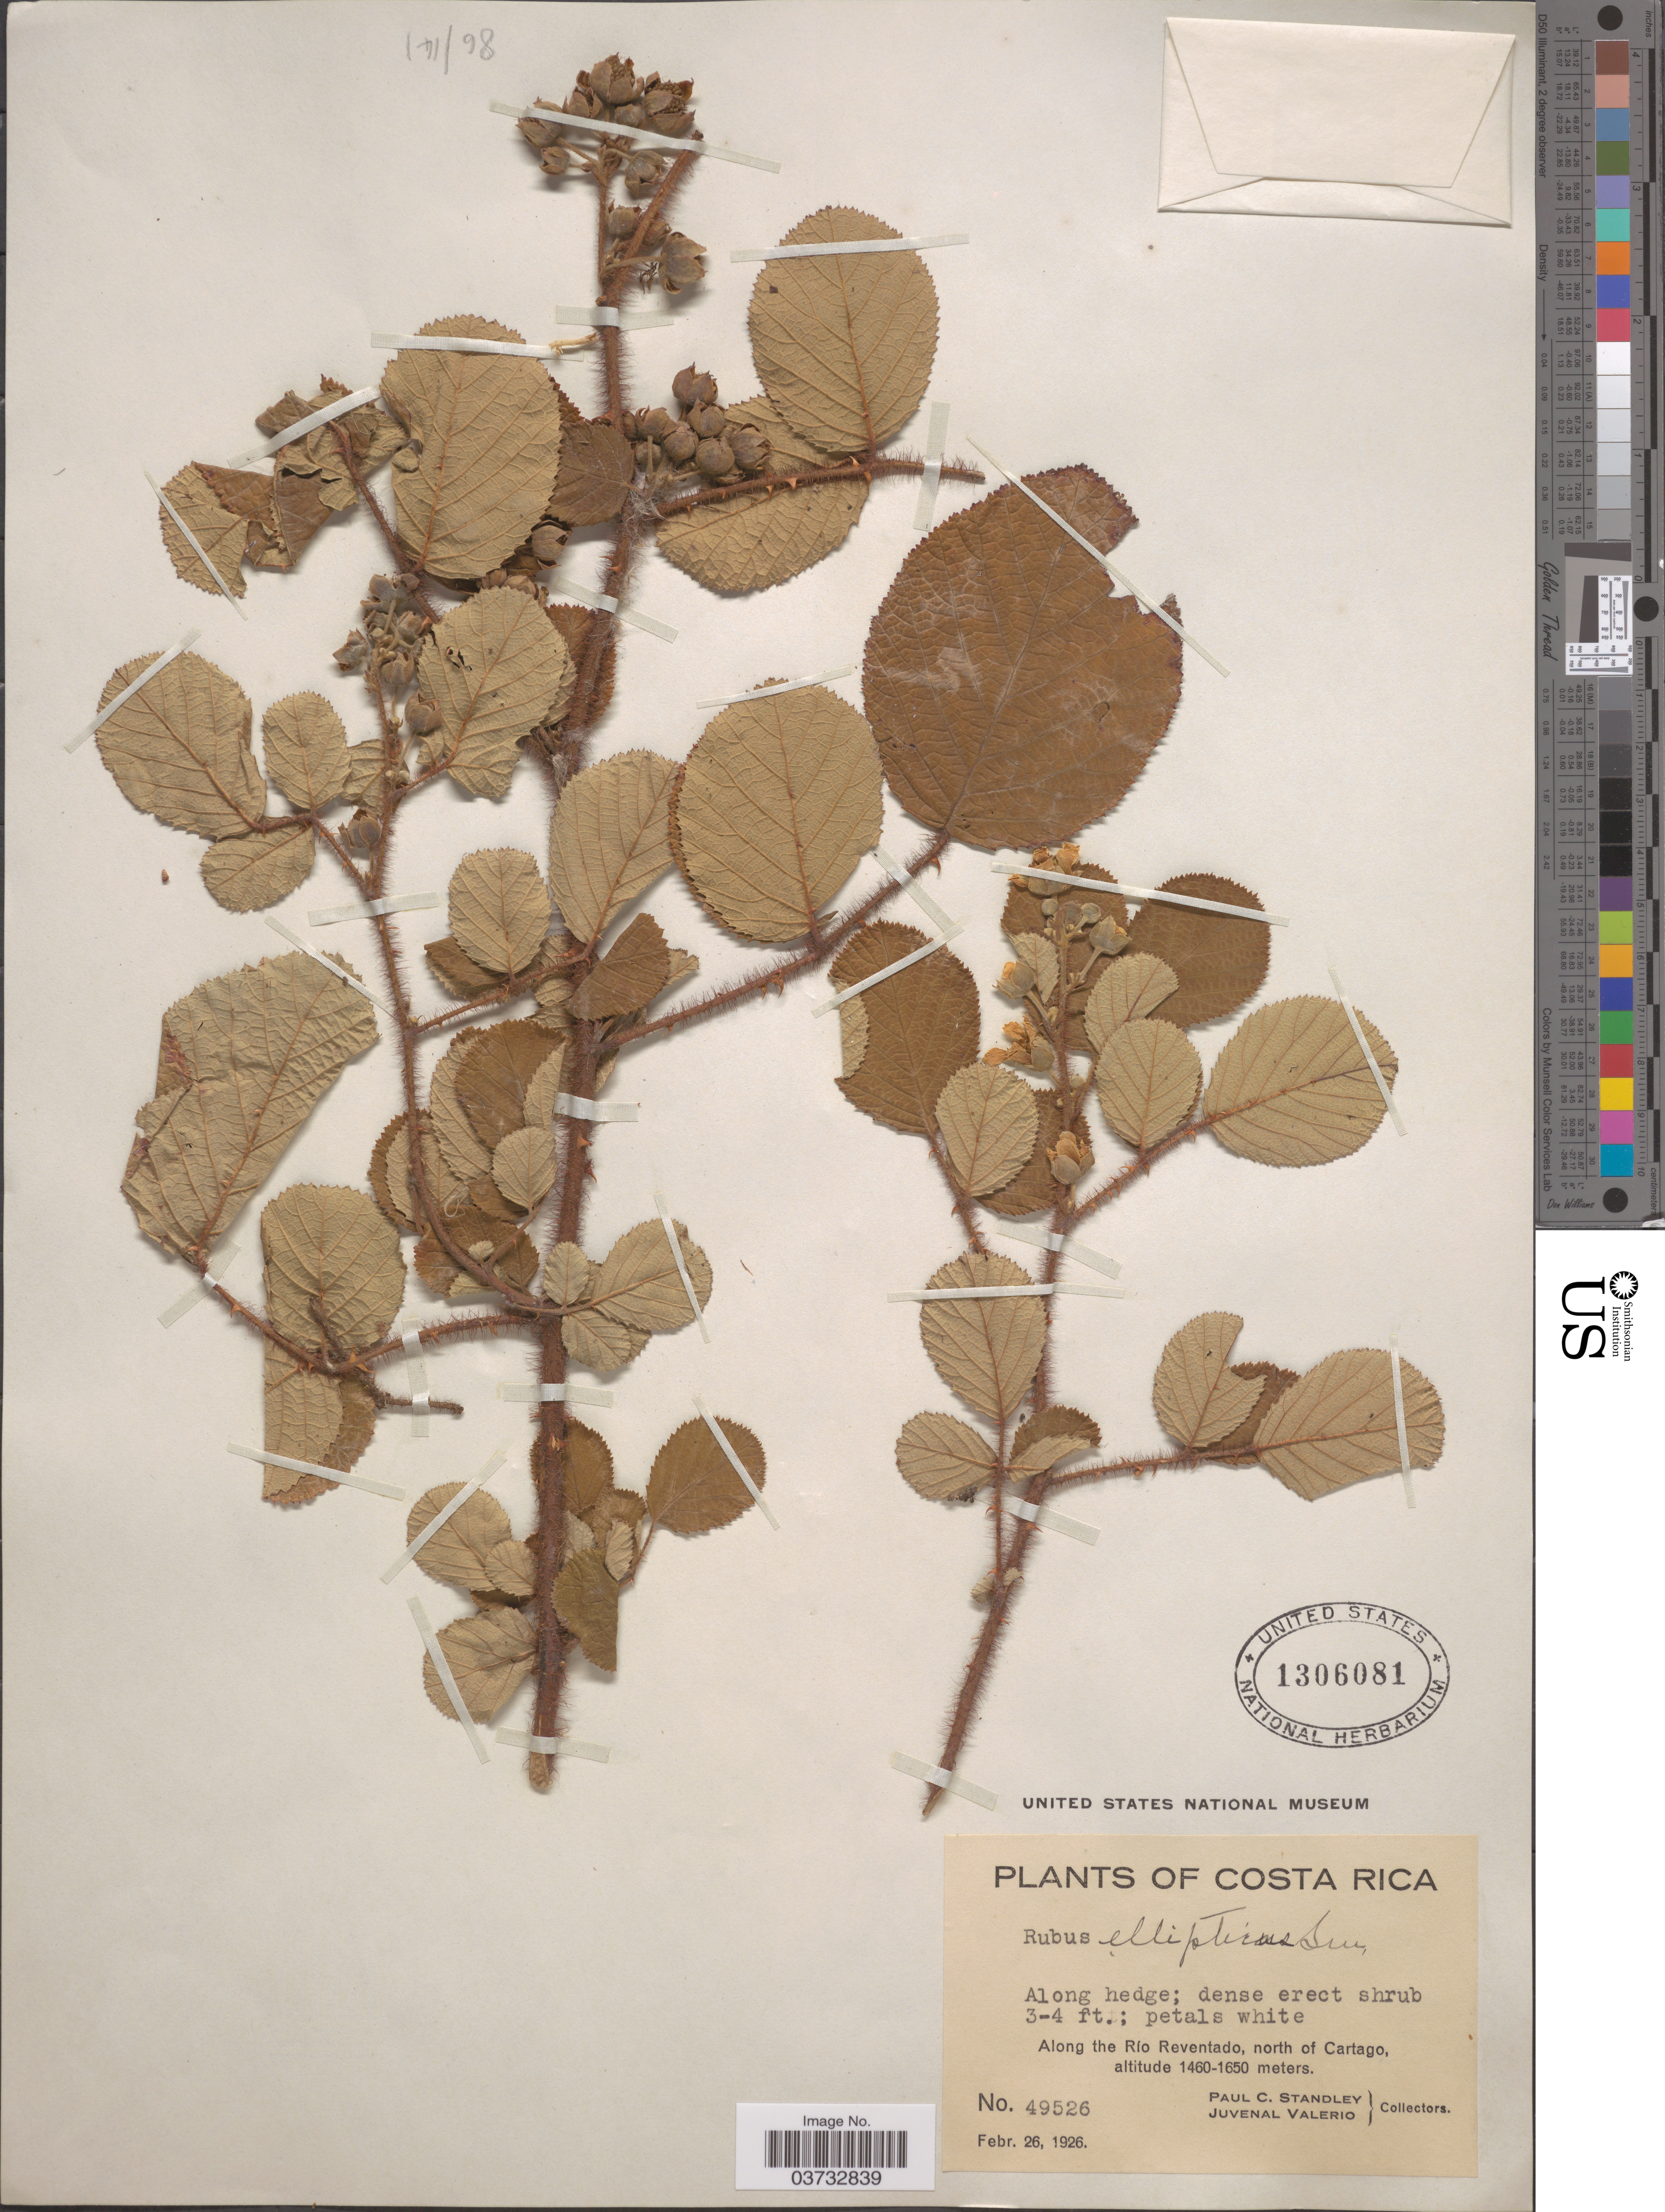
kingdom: Plantae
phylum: Tracheophyta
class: Magnoliopsida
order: Rosales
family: Rosaceae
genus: Rubus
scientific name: Rubus ellipticus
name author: Sm.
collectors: P. C. Standley & J. Valerio R.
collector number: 49526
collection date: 1926-02-26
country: Costa Rica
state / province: Cartago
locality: Along the Río Reventado, north of Cartago.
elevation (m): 1460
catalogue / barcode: US 1306081